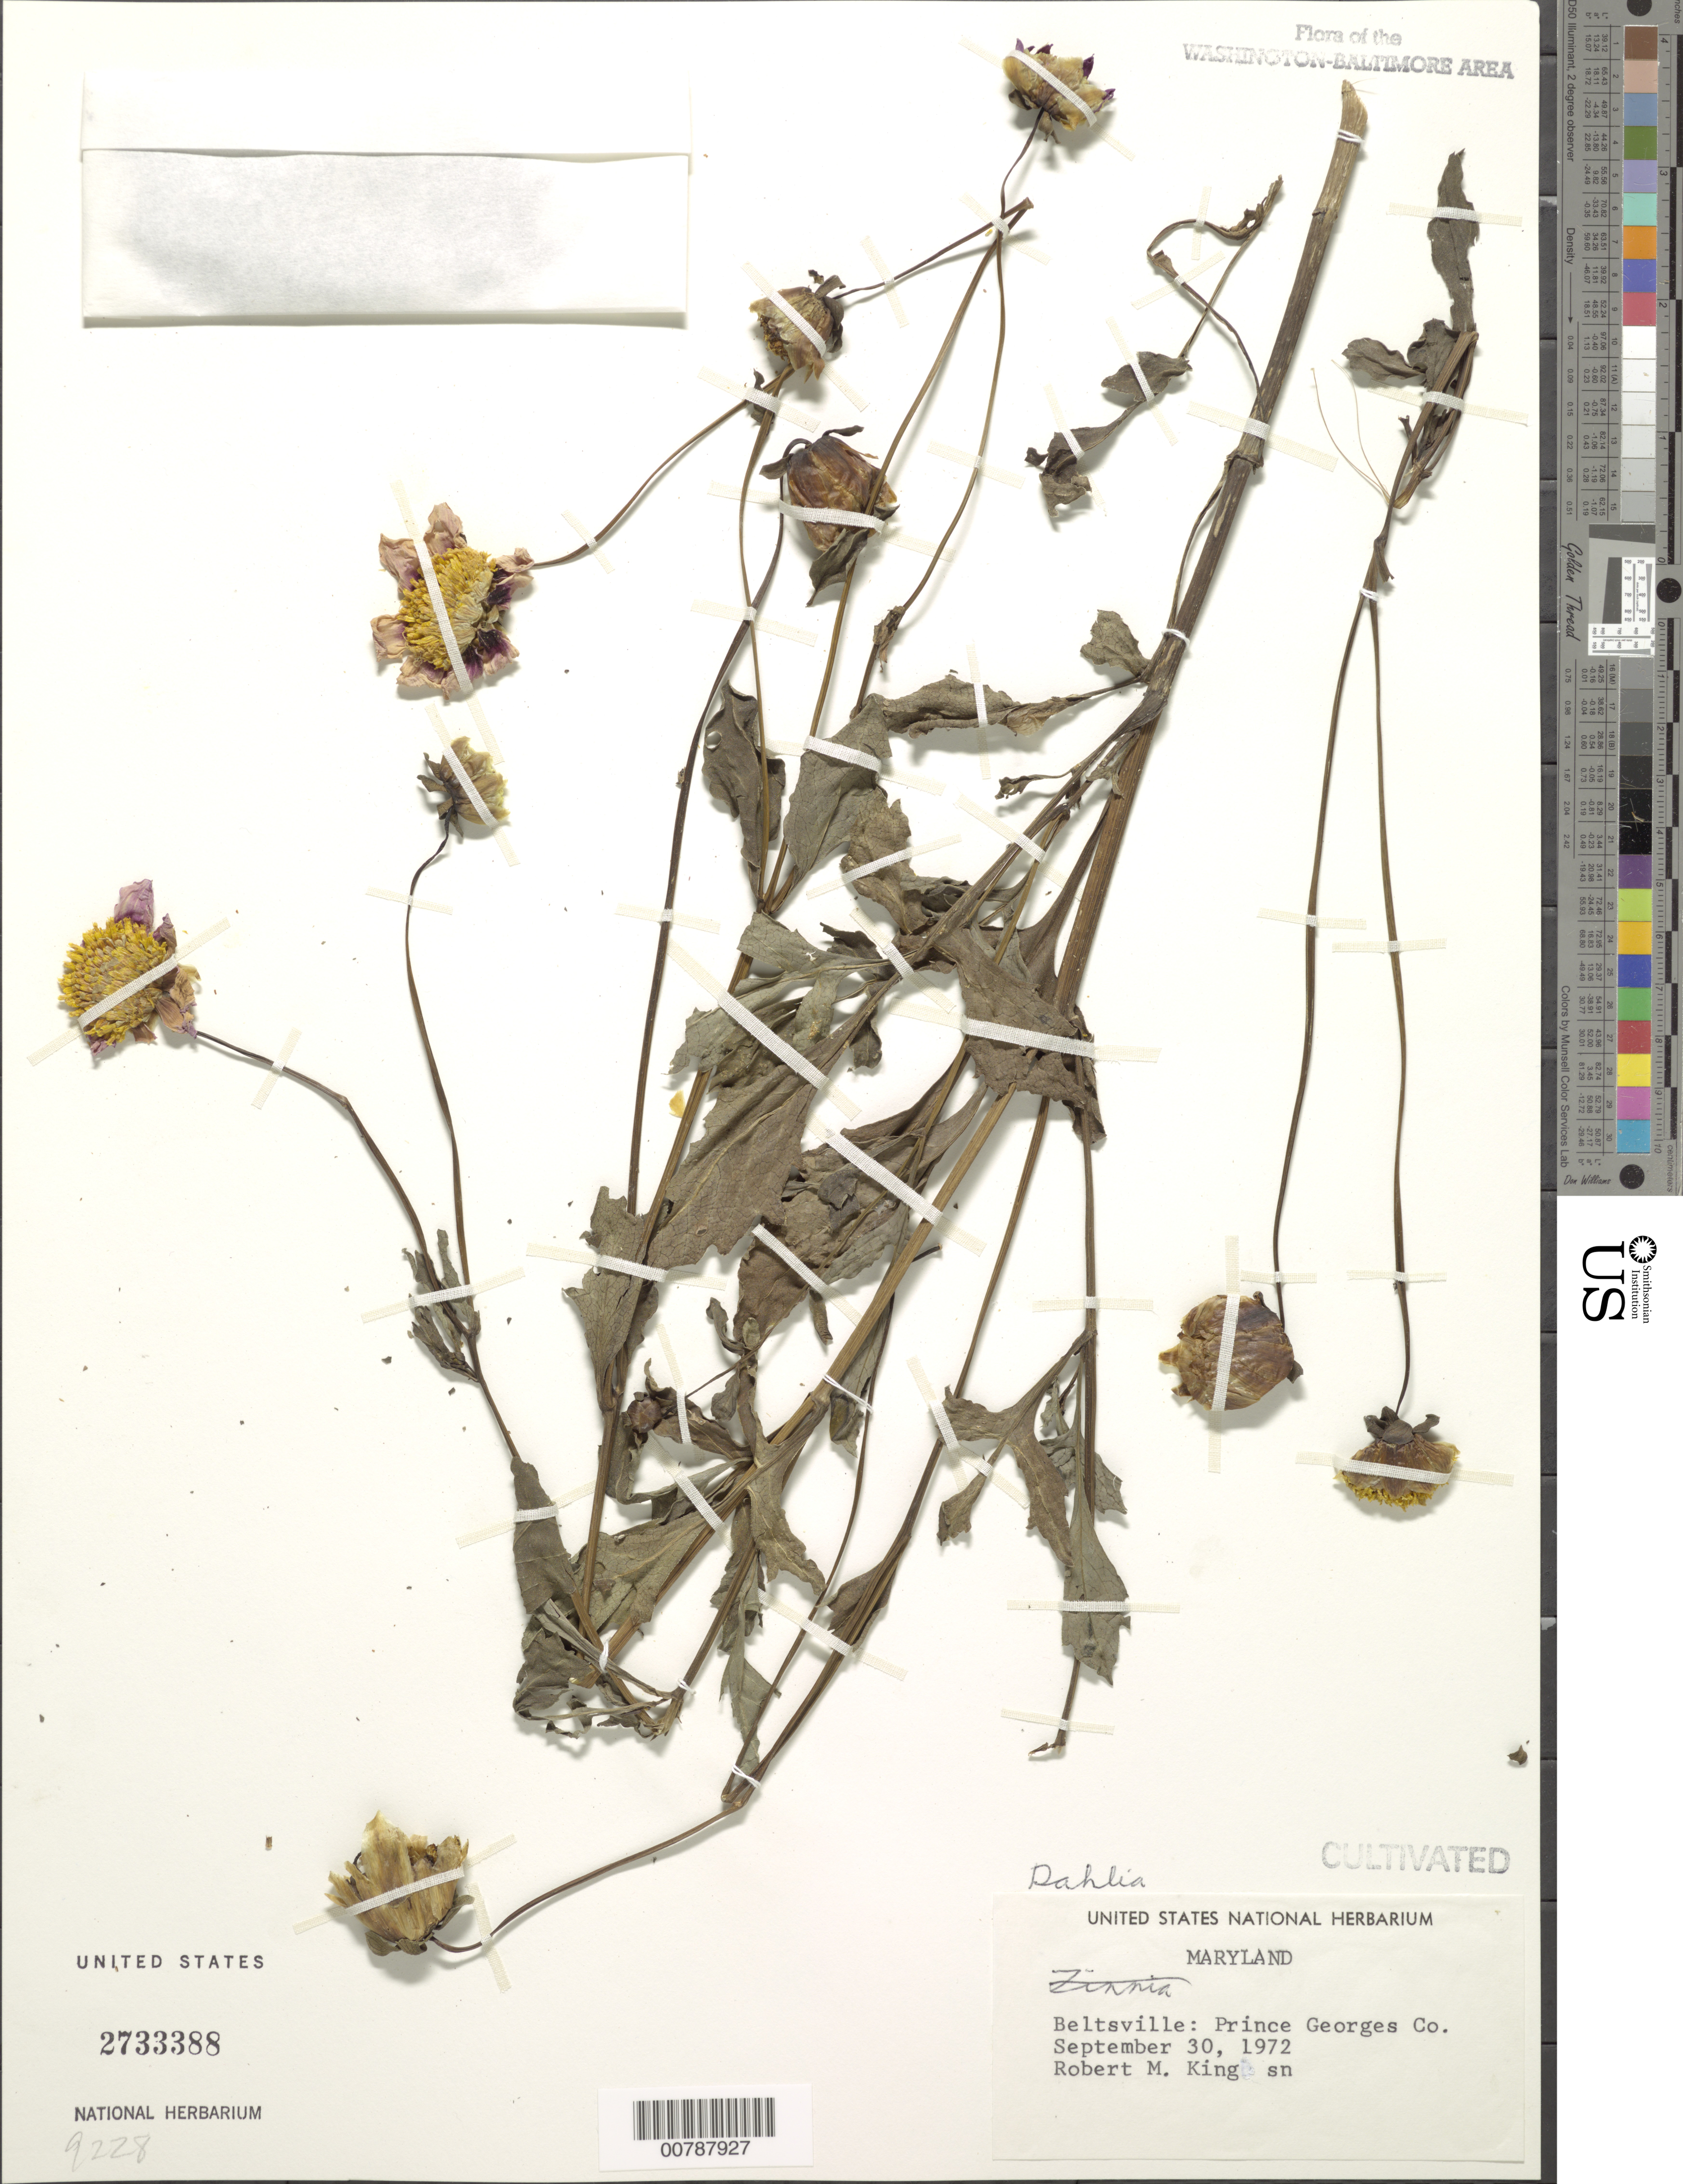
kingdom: Plantae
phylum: Tracheophyta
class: Magnoliopsida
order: Asterales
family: Asteraceae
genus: Dahlia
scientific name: Dahlia sp.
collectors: R. M. King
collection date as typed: September 30, 1972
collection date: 1972-09-30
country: United States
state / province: Maryland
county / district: Montgomery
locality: Beltsville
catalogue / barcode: US 2733388